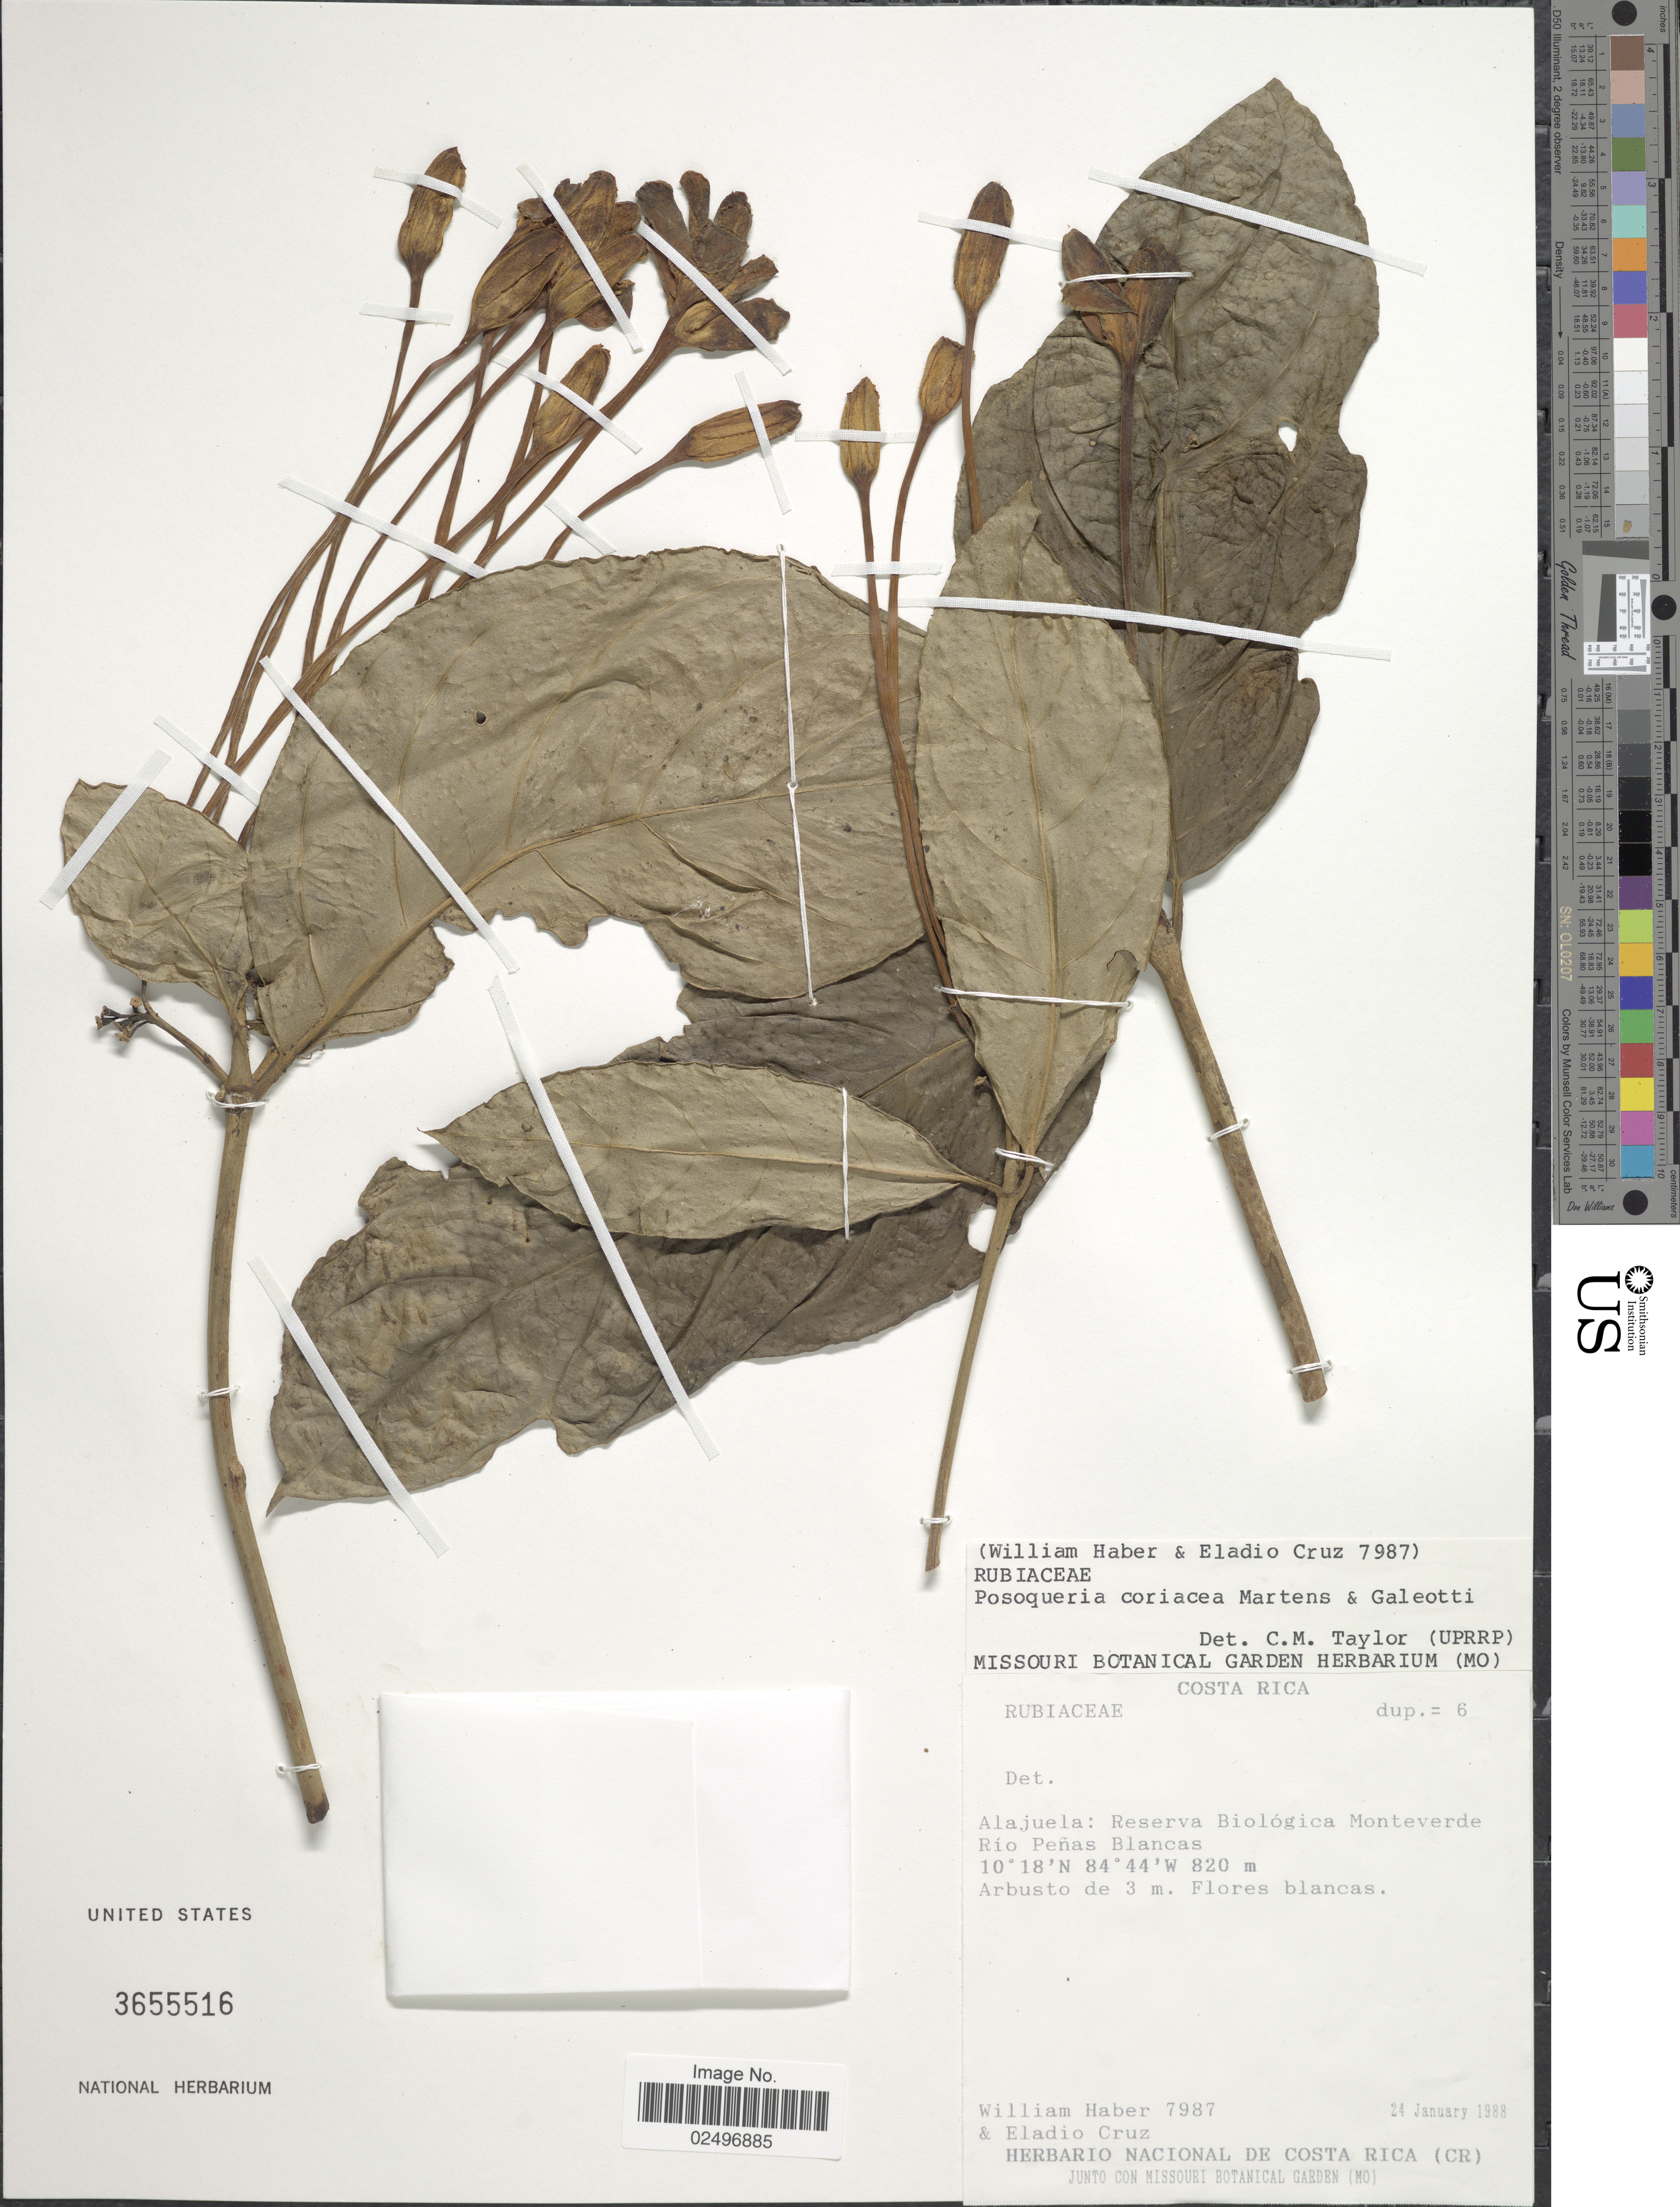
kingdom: Plantae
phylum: Tracheophyta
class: Magnoliopsida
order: Gentianales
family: Rubiaceae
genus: Posoqueria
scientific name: Posoqueria coriacea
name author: M. Martens & Galeotti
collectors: W. Haber & E. Cruz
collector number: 7987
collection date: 1988-01-24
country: Costa Rica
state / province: Alajuela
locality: Reserva Biológica Monteverde Río Peñas Blancas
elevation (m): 820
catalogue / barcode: US 3655516